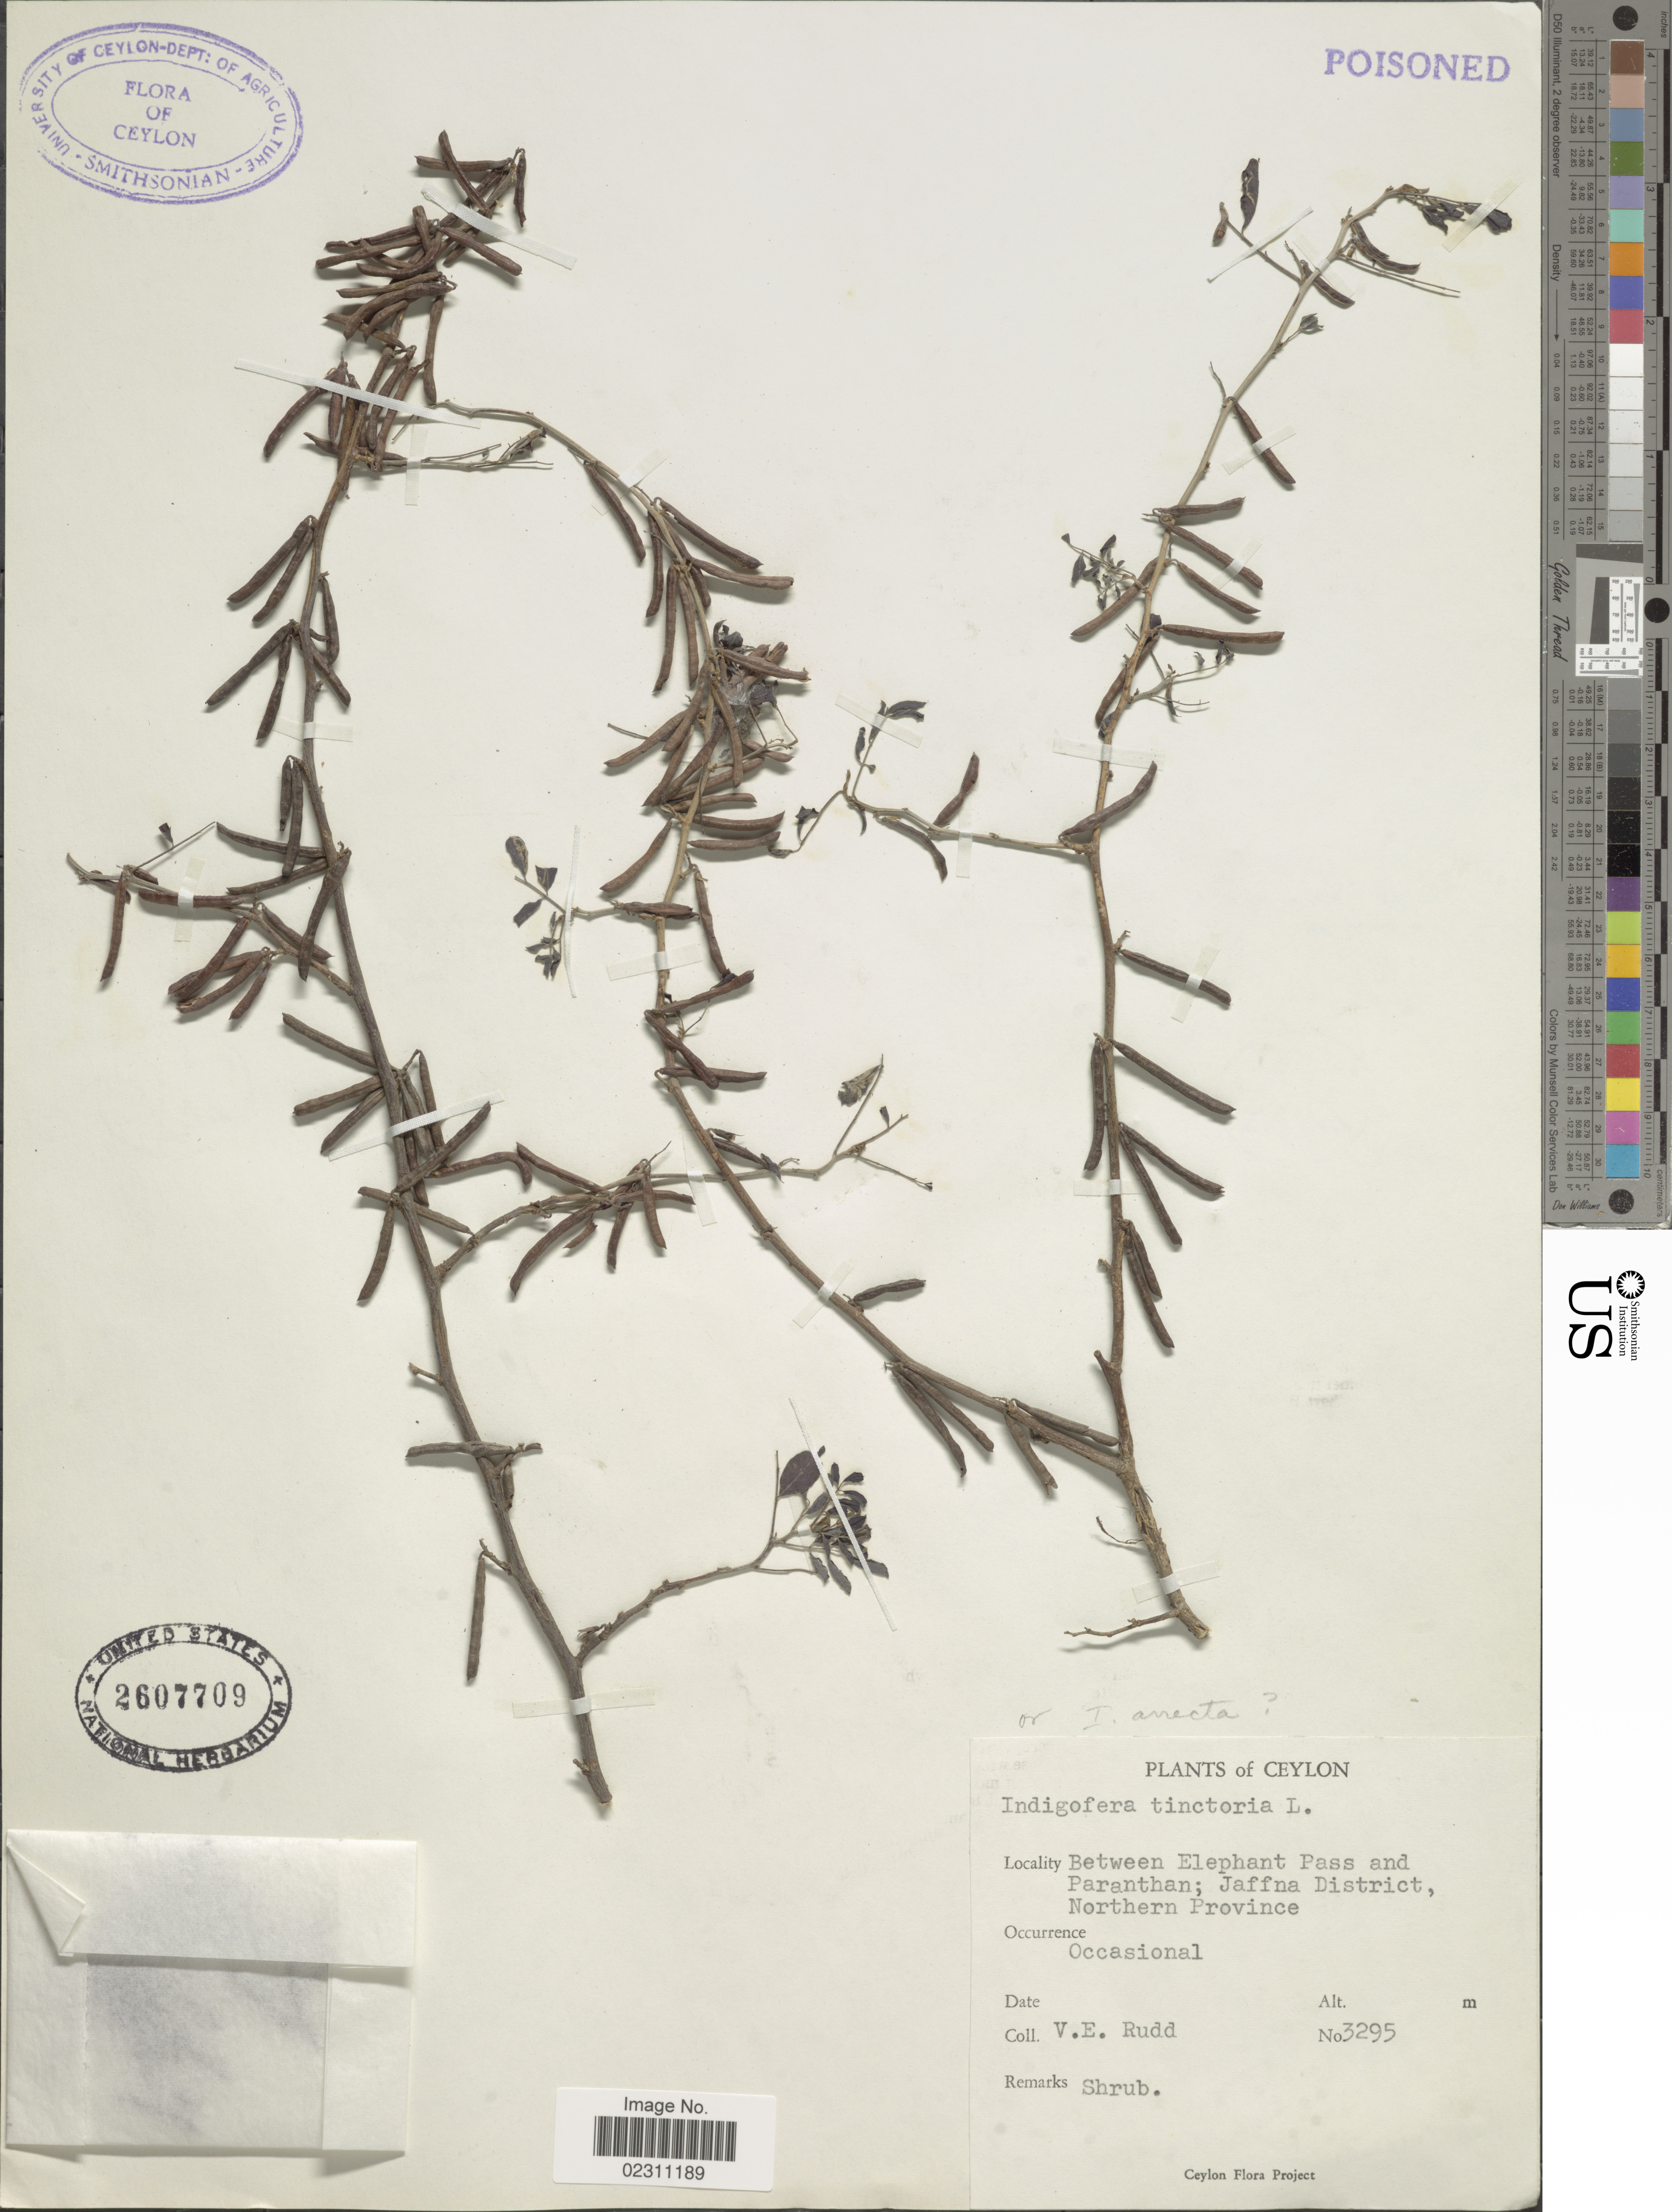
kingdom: Plantae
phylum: Tracheophyta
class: Magnoliopsida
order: Fabales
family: Fabaceae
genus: Indigofera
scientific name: Indigofera tinctoria sensu Naves non L.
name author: Naves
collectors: V. E. Rudd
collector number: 3295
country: Sri Lanka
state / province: Northern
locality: Ceylon. Between Elephant Pass and Paranthan; Jaffna District, Northern Province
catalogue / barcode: US 2607709